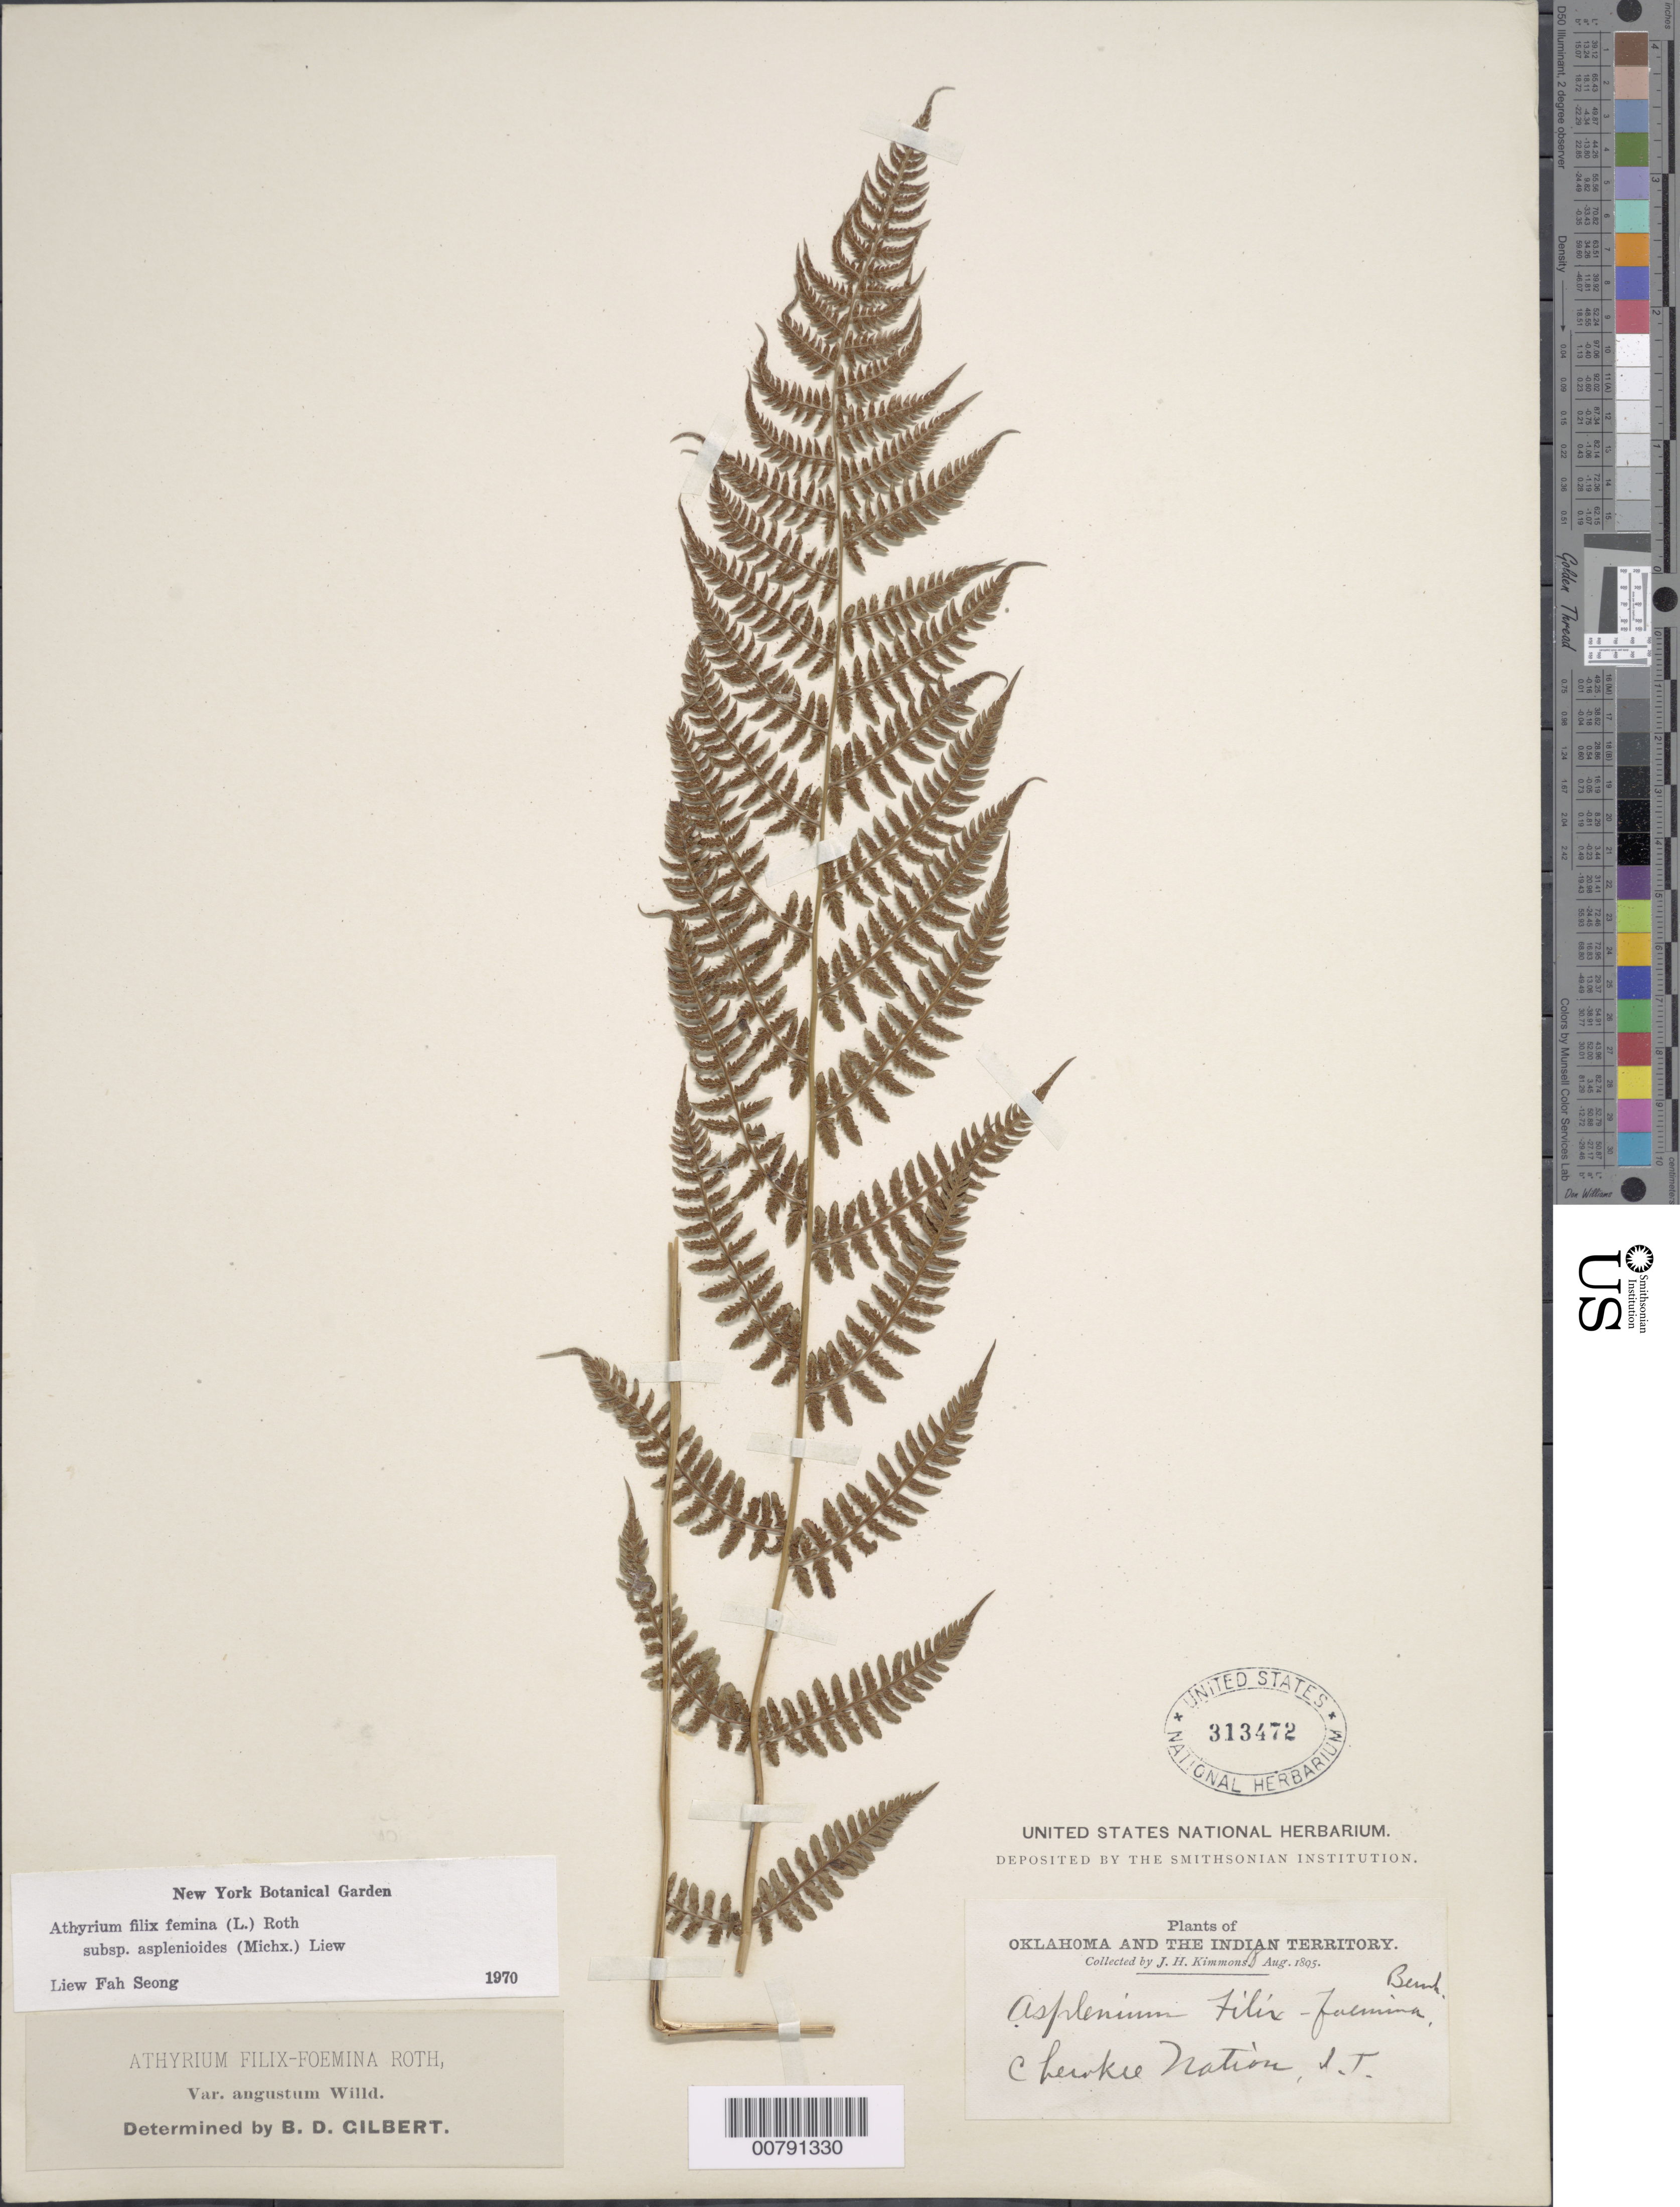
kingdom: Plantae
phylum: Tracheophyta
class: Polypodiopsida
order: Polypodiales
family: Athyriaceae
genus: Athyrium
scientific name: Athyrium filix-femina subsp. asplenioides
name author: (Michx.) Hultén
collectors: J. Kimmons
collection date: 1895-08-18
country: United States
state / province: Oklahoma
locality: Indian Territory, Cherokee Nation, I. T.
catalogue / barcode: US 313472